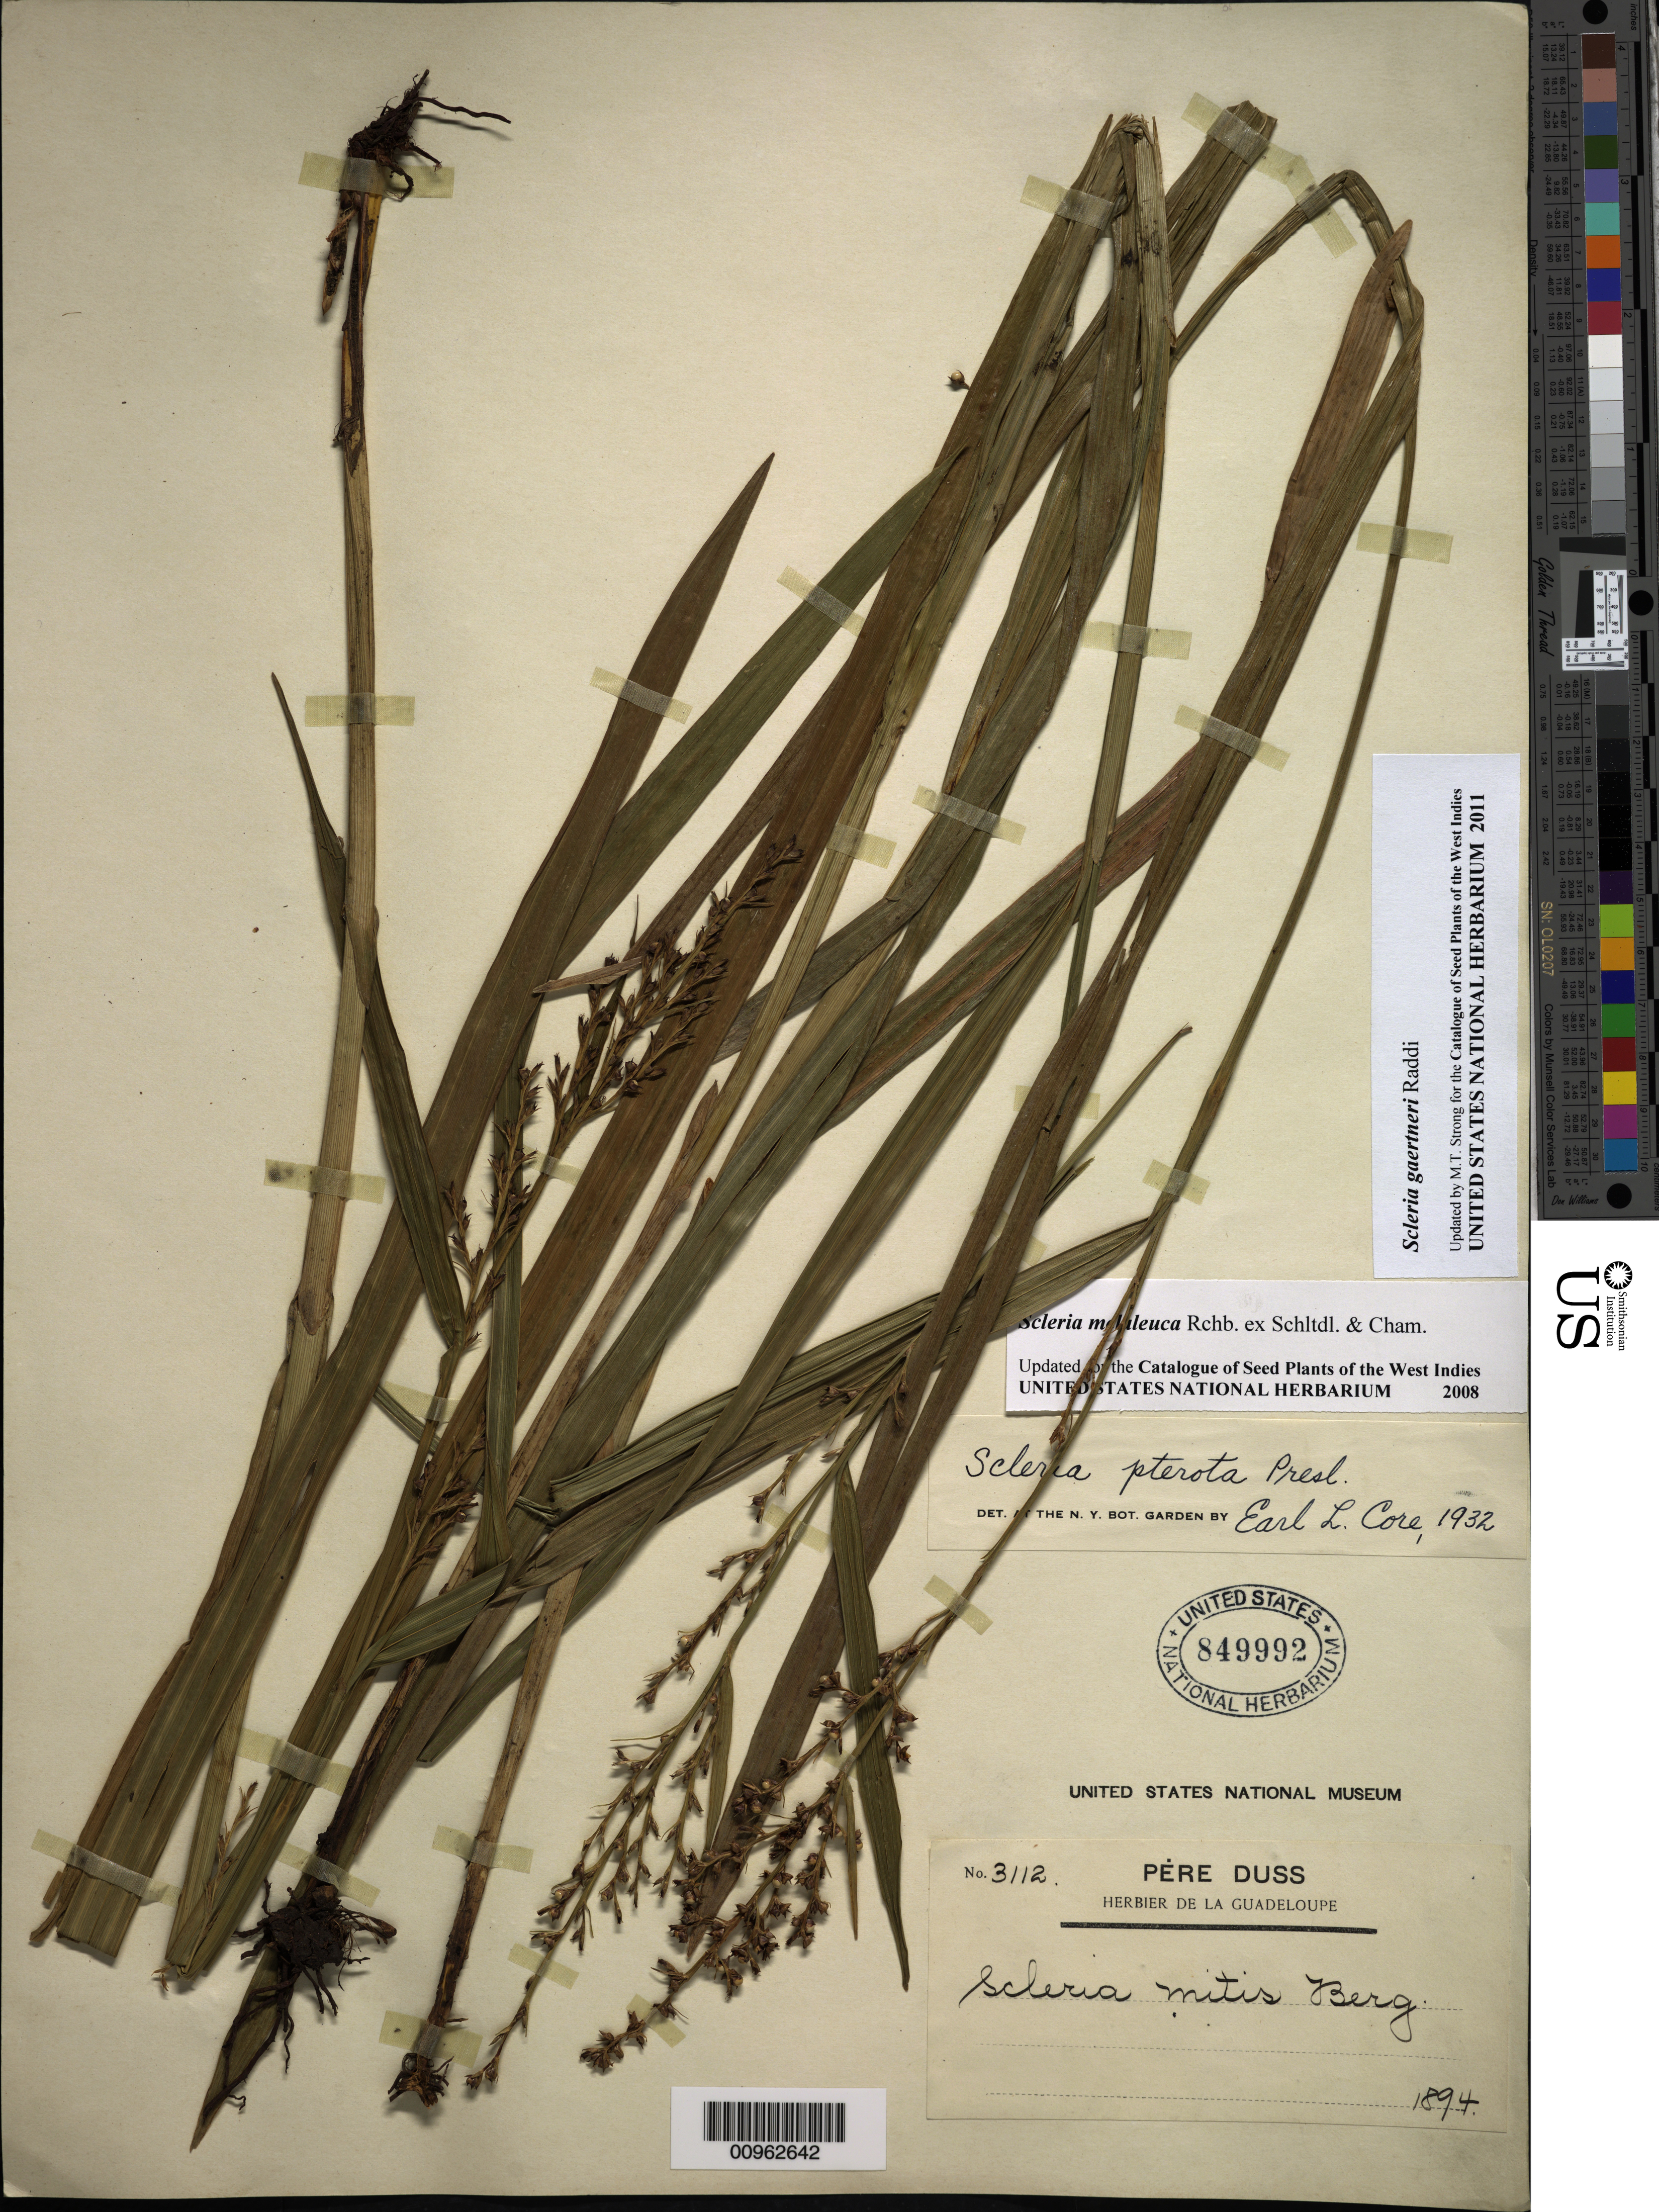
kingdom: Plantae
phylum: Tracheophyta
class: Liliopsida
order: Poales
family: Cyperaceae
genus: Scleria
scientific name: Scleria gaertneri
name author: Raddi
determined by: Strong, M. T., (US), Smithsonian Institution - National Museum of Natural History (UNITED STATES)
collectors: Père Duss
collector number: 3112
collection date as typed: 1894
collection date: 1894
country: Guadeloupe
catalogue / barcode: US 849992